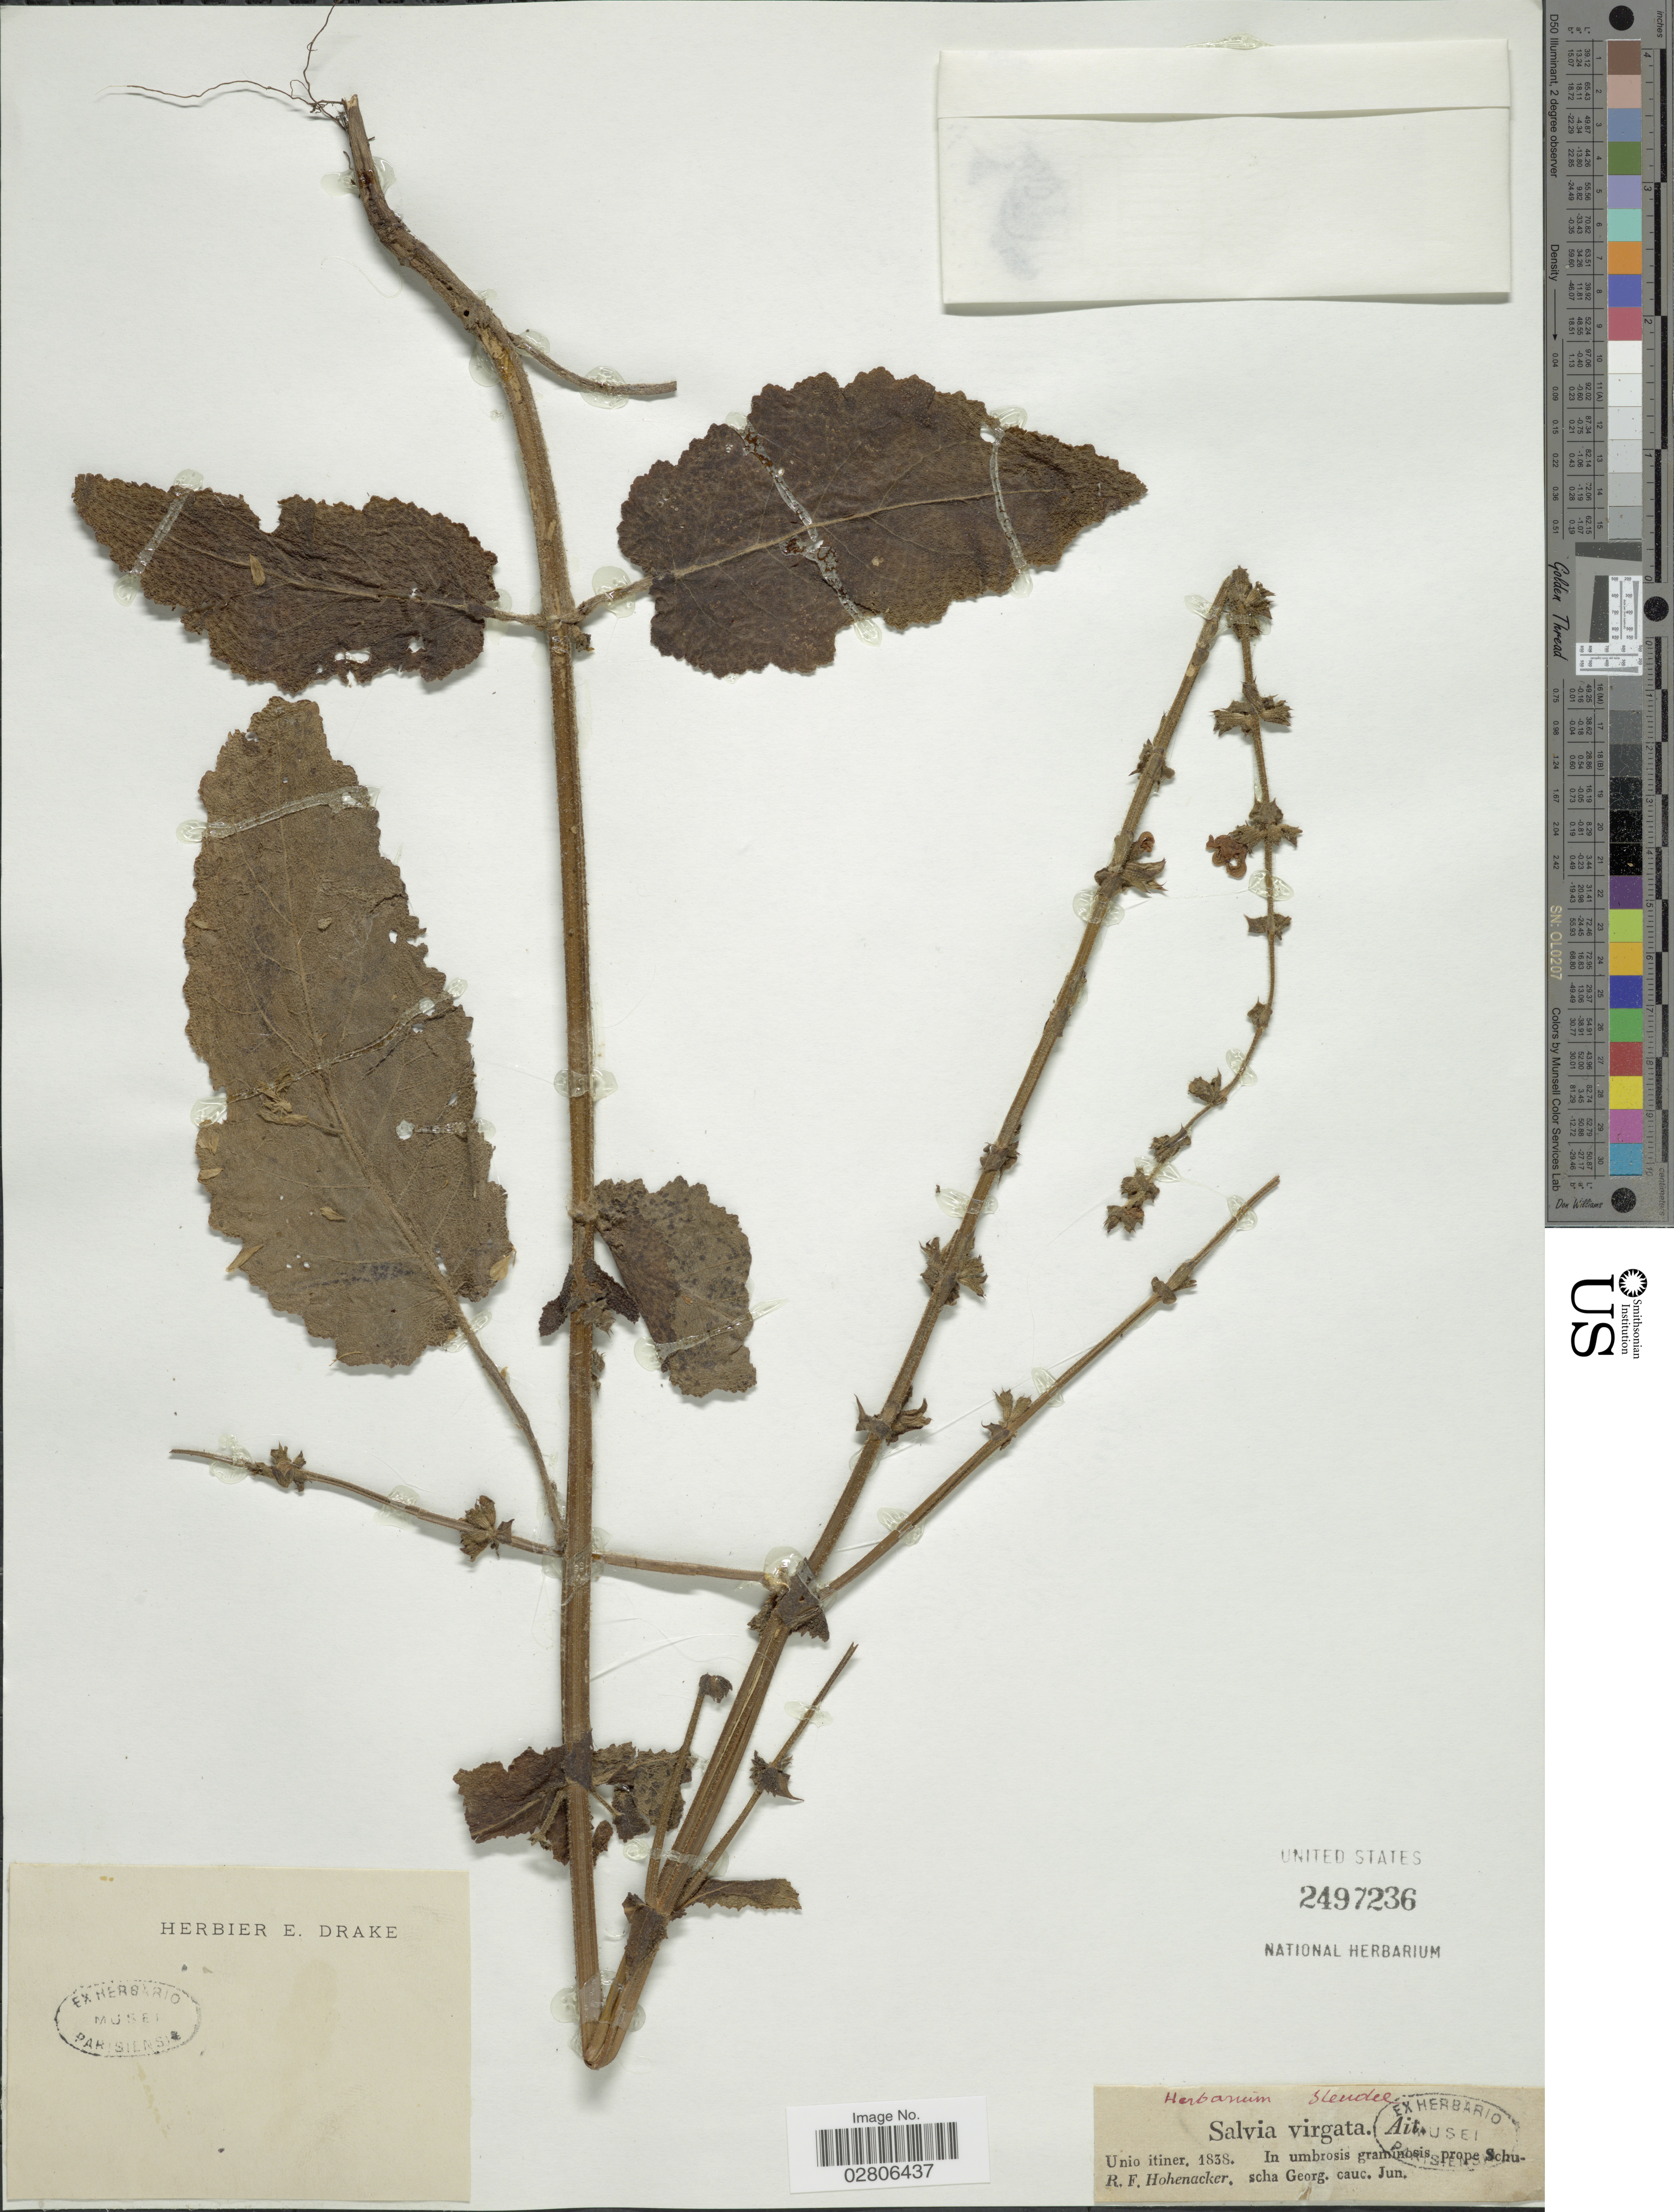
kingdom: Plantae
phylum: Tracheophyta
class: Magnoliopsida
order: Lamiales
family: Lamiaceae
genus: Salvia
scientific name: Salvia virgata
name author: Jacq.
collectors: R. Hohenaker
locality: In umbrosis graminosis prope Schuscha Georg. cauc.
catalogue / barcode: US 2497236